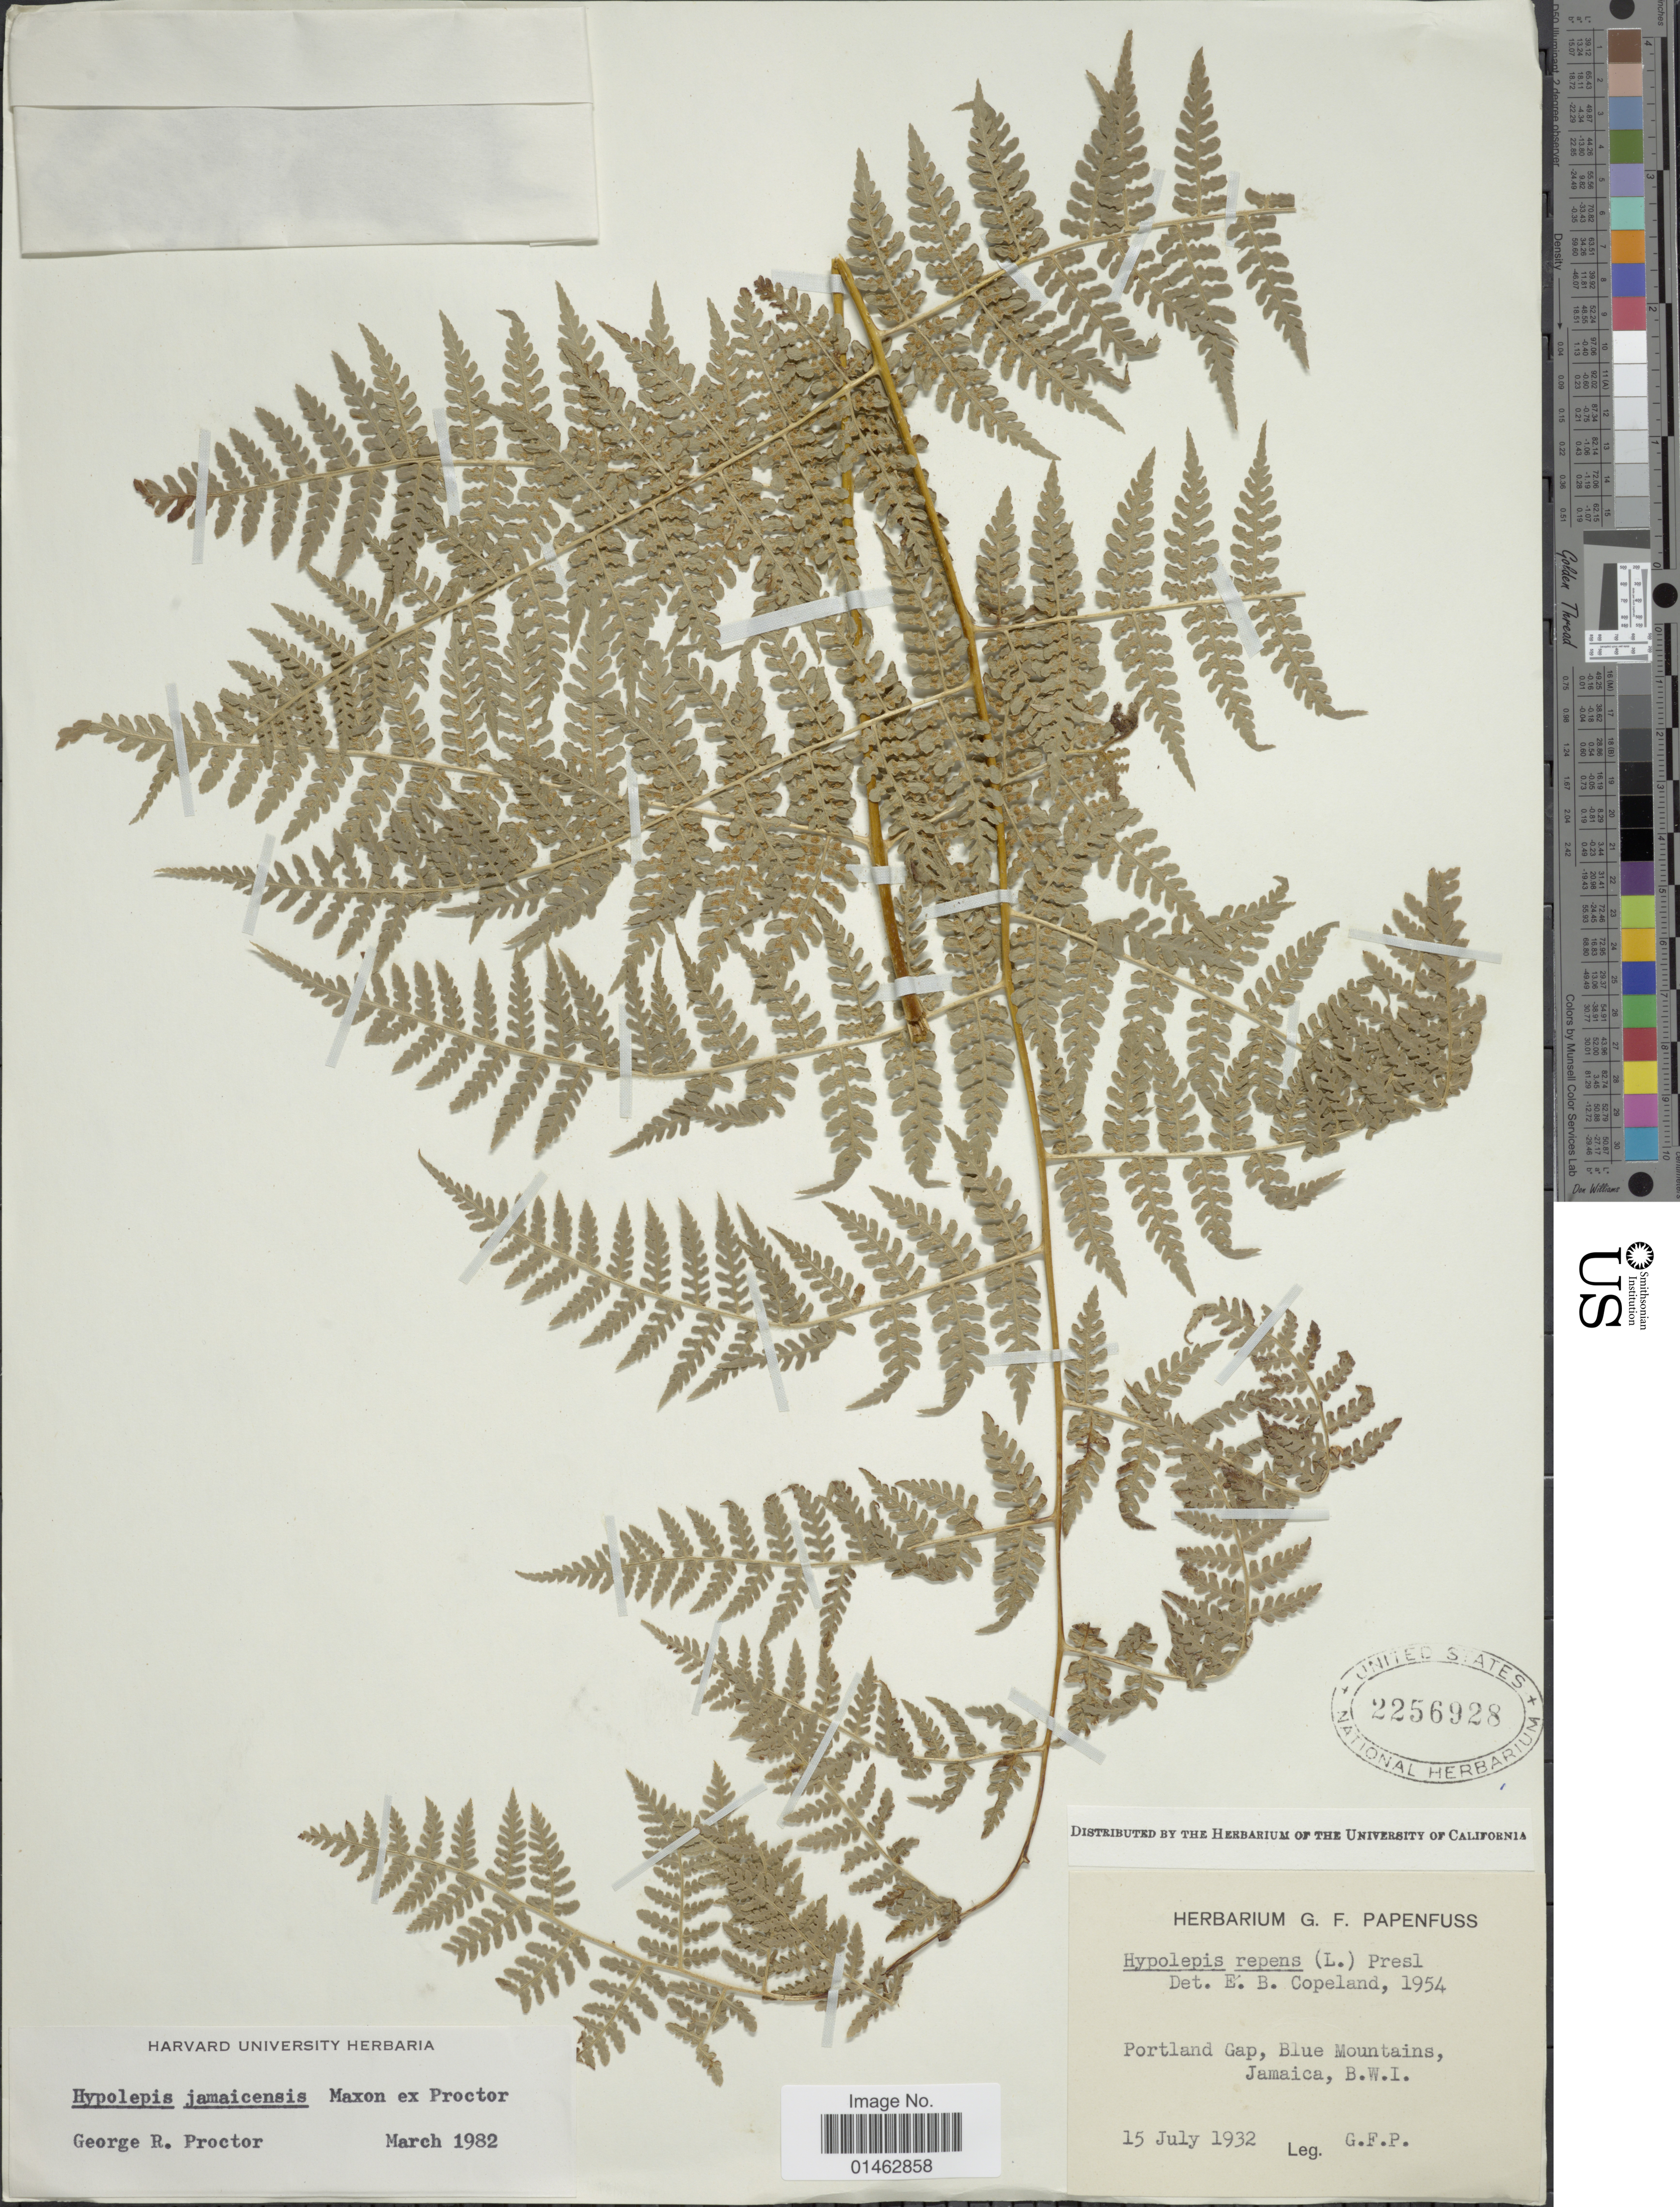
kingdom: Plantae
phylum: Tracheophyta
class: Polypodiopsida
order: Polypodiales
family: Dennstaedtiaceae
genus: Hypolepis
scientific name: Hypolepis jamaicensis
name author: Maxon ex Proctor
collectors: G. Papenfuss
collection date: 1932-07-15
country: Jamaica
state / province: Portland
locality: Portland Gap, Blue Mountains, B.W.I.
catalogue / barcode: US 2256928